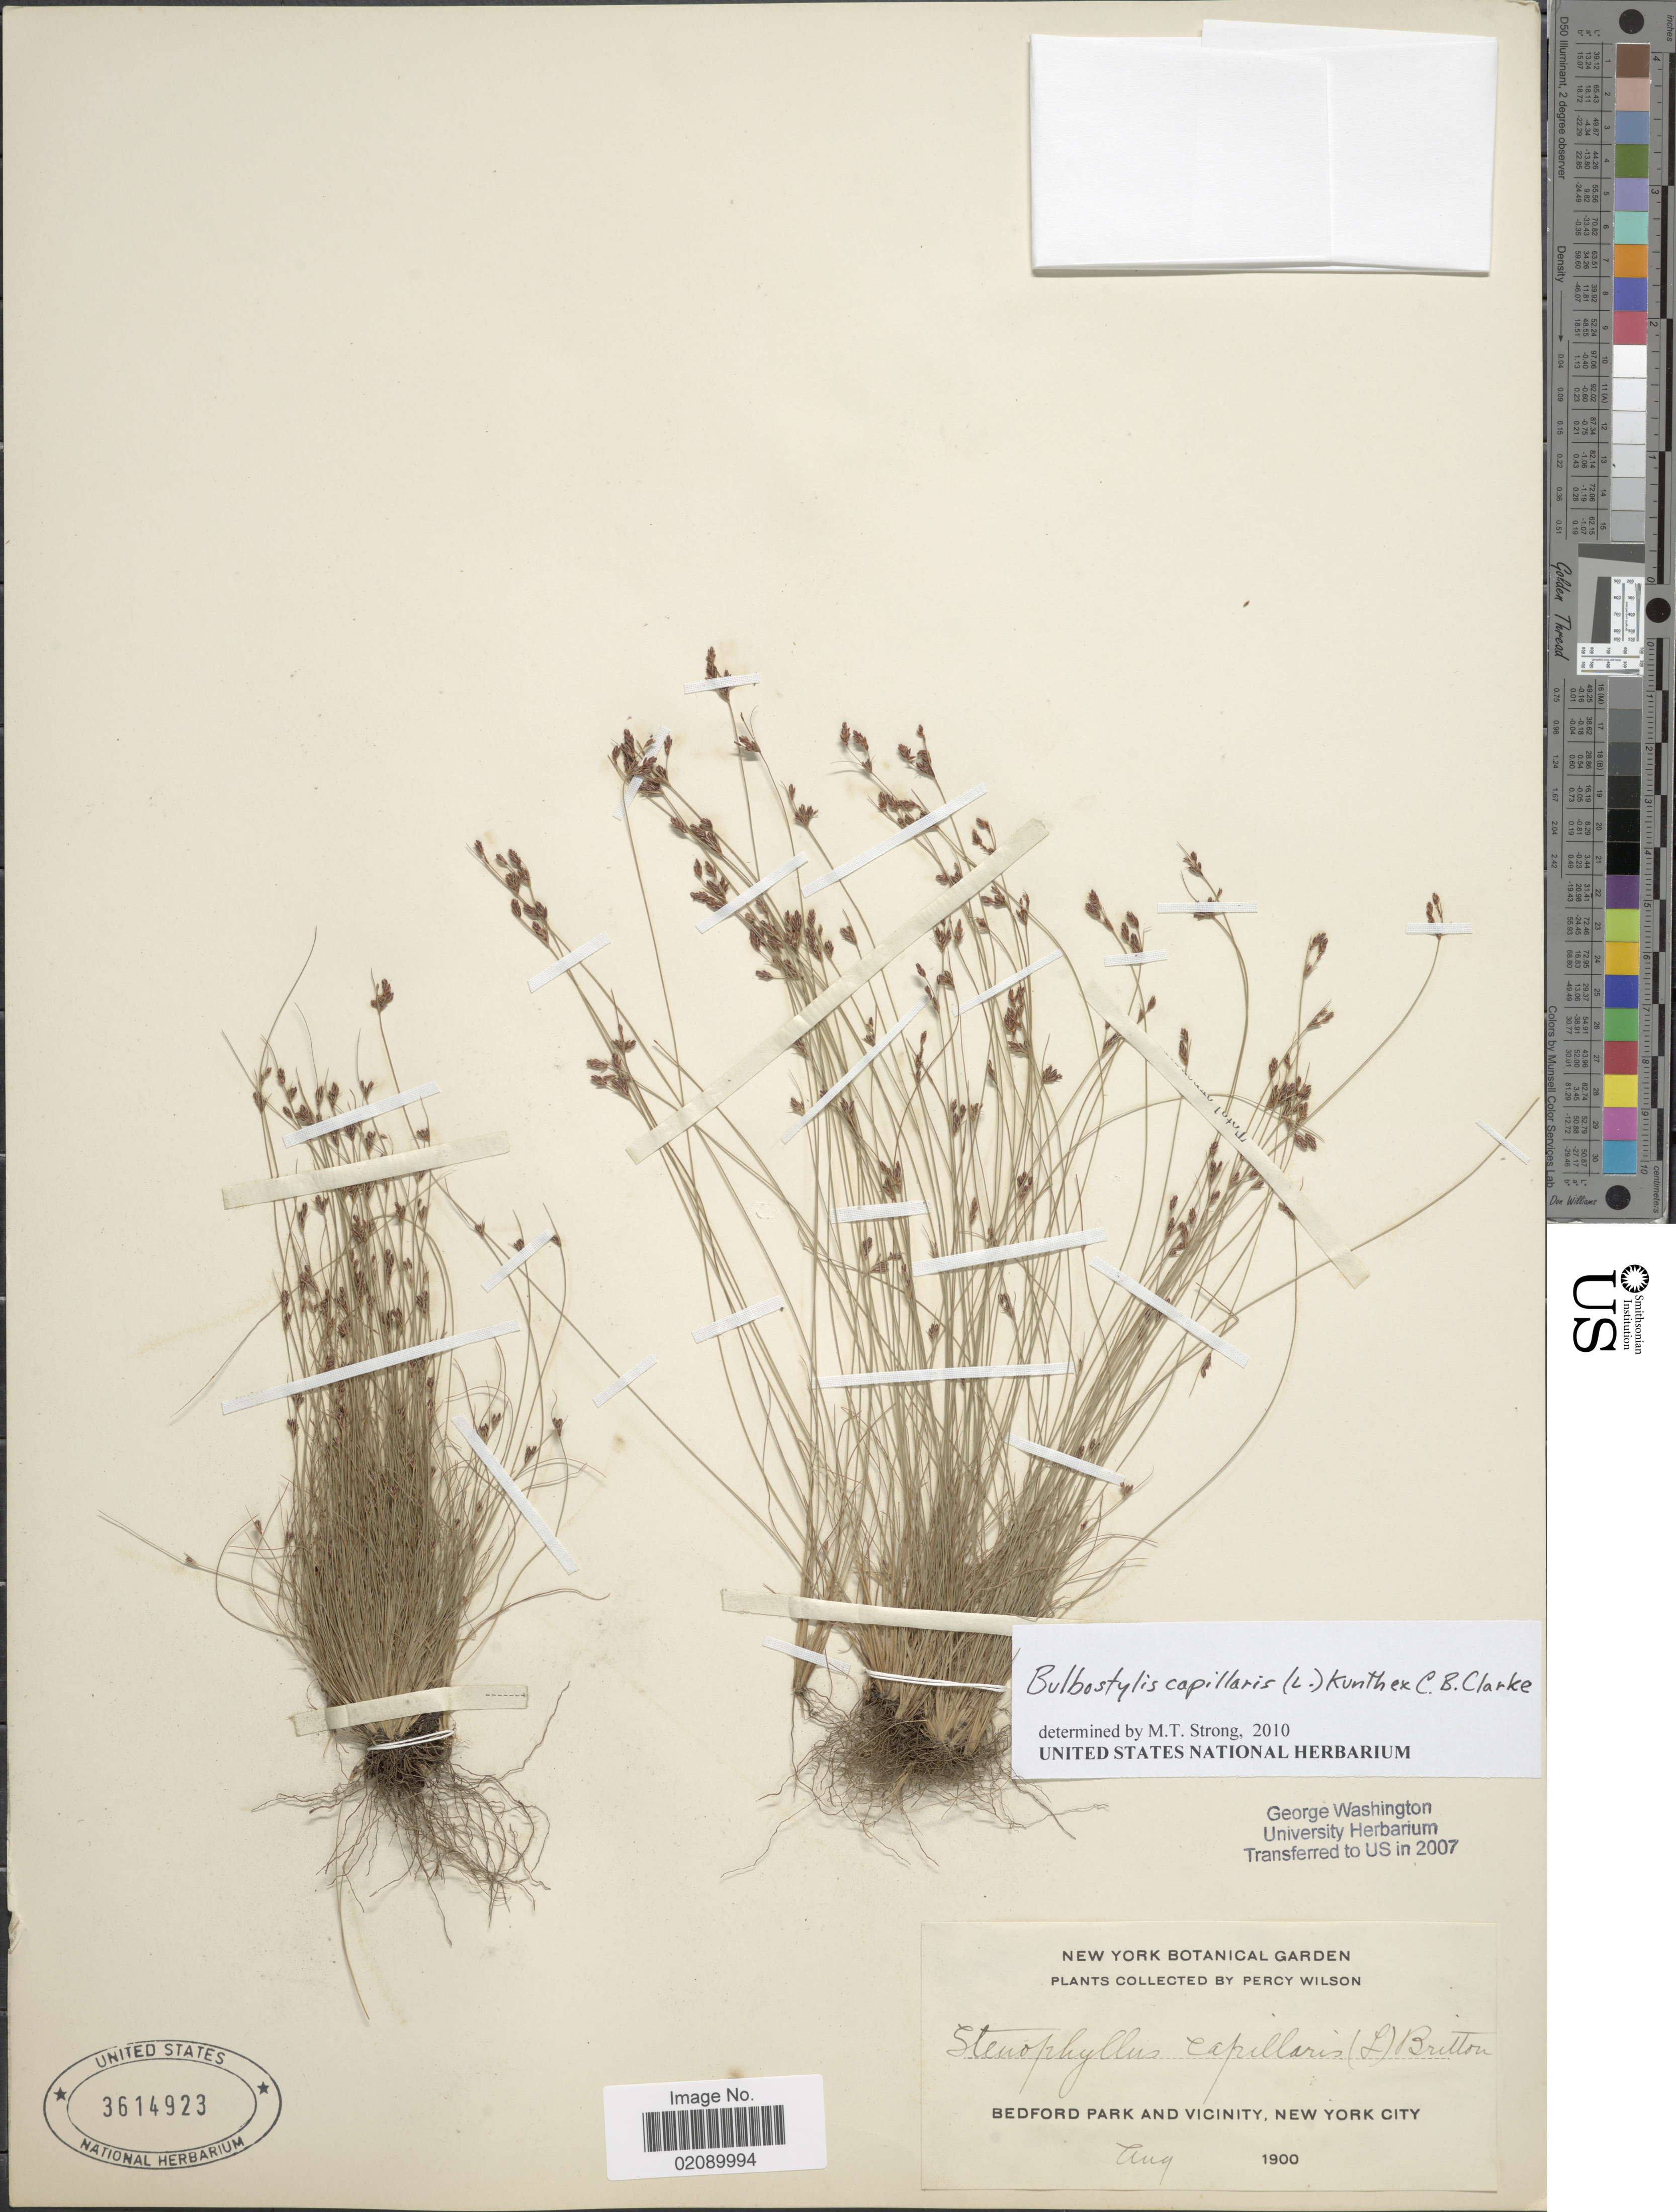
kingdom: Plantae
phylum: Tracheophyta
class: Liliopsida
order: Poales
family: Cyperaceae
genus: Bulbostylis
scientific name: Bulbostylis capillaris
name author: (L.) Kunth ex C.B. Clarke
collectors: P. Wilson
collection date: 1900-08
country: United States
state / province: New York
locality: Bedford Park and Vicinity, New York City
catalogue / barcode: US 3614923